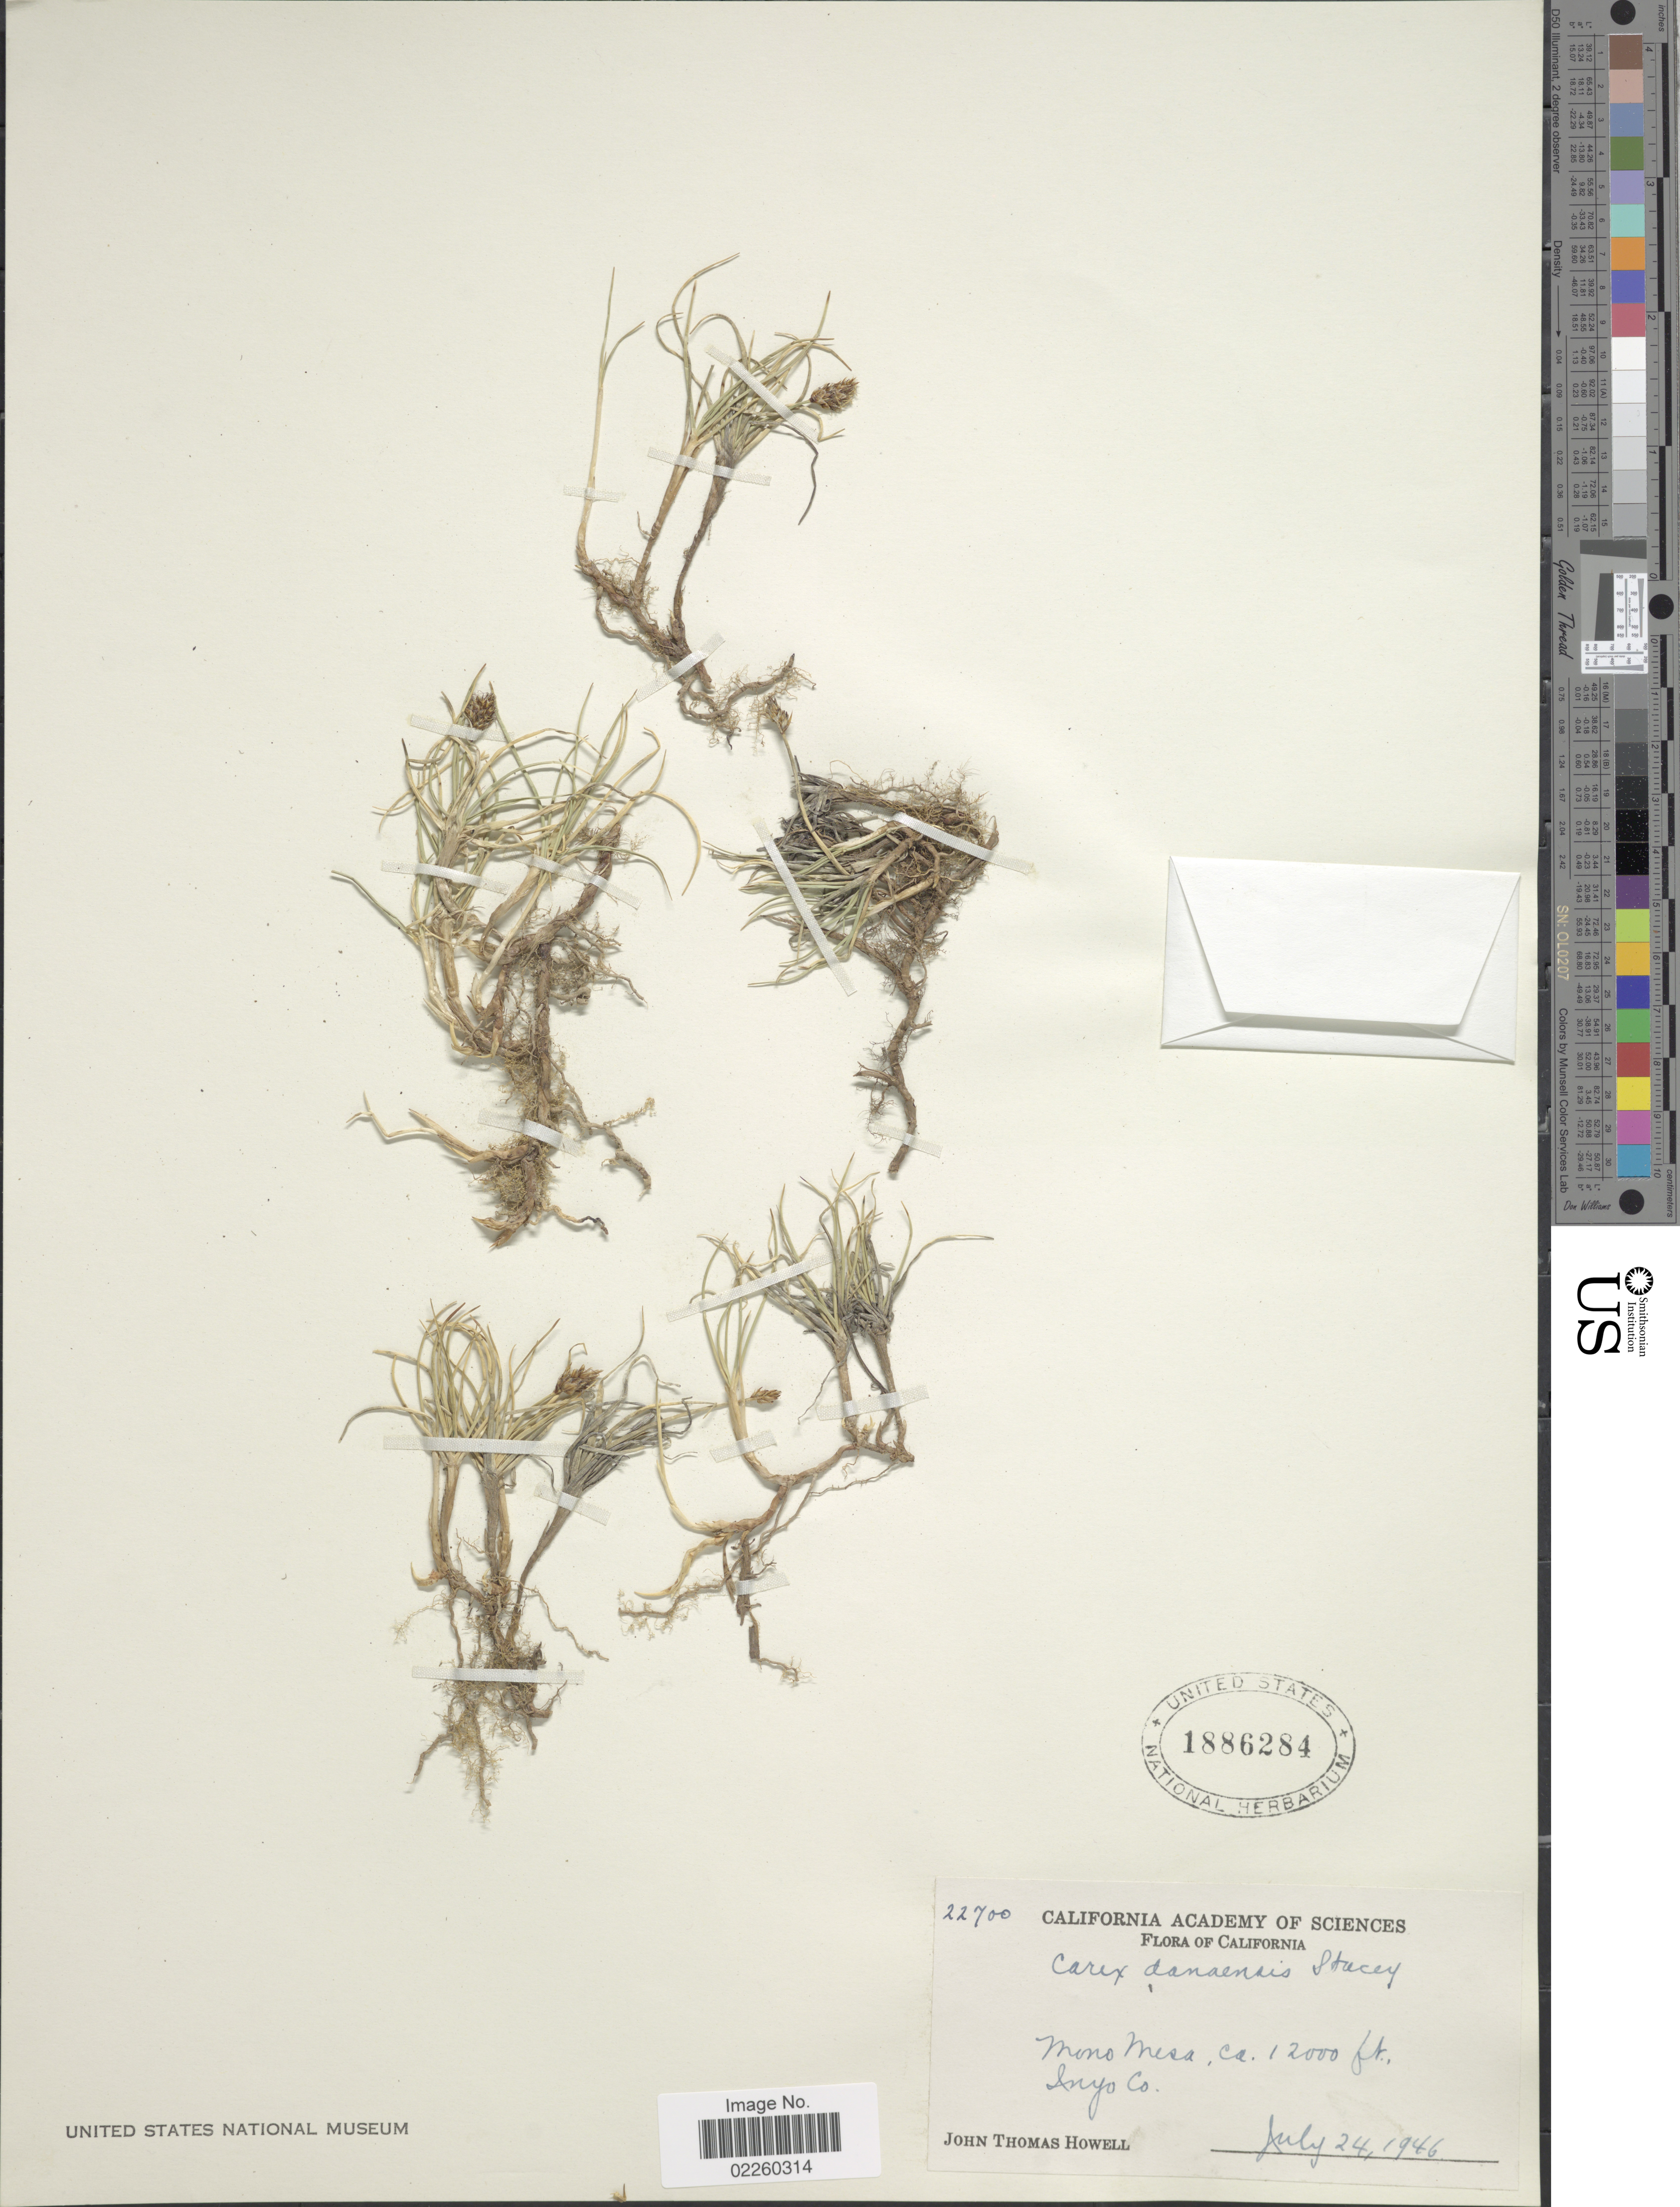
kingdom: Plantae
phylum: Tracheophyta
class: Liliopsida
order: Poales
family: Cyperaceae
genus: Carex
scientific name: Carex incurviformis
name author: Mack.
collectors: J. T. Howell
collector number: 22700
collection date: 1946-07-24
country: United States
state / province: California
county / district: Inyo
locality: Mono Mesa, Inyo Co.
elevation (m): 3658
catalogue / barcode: US 1886284